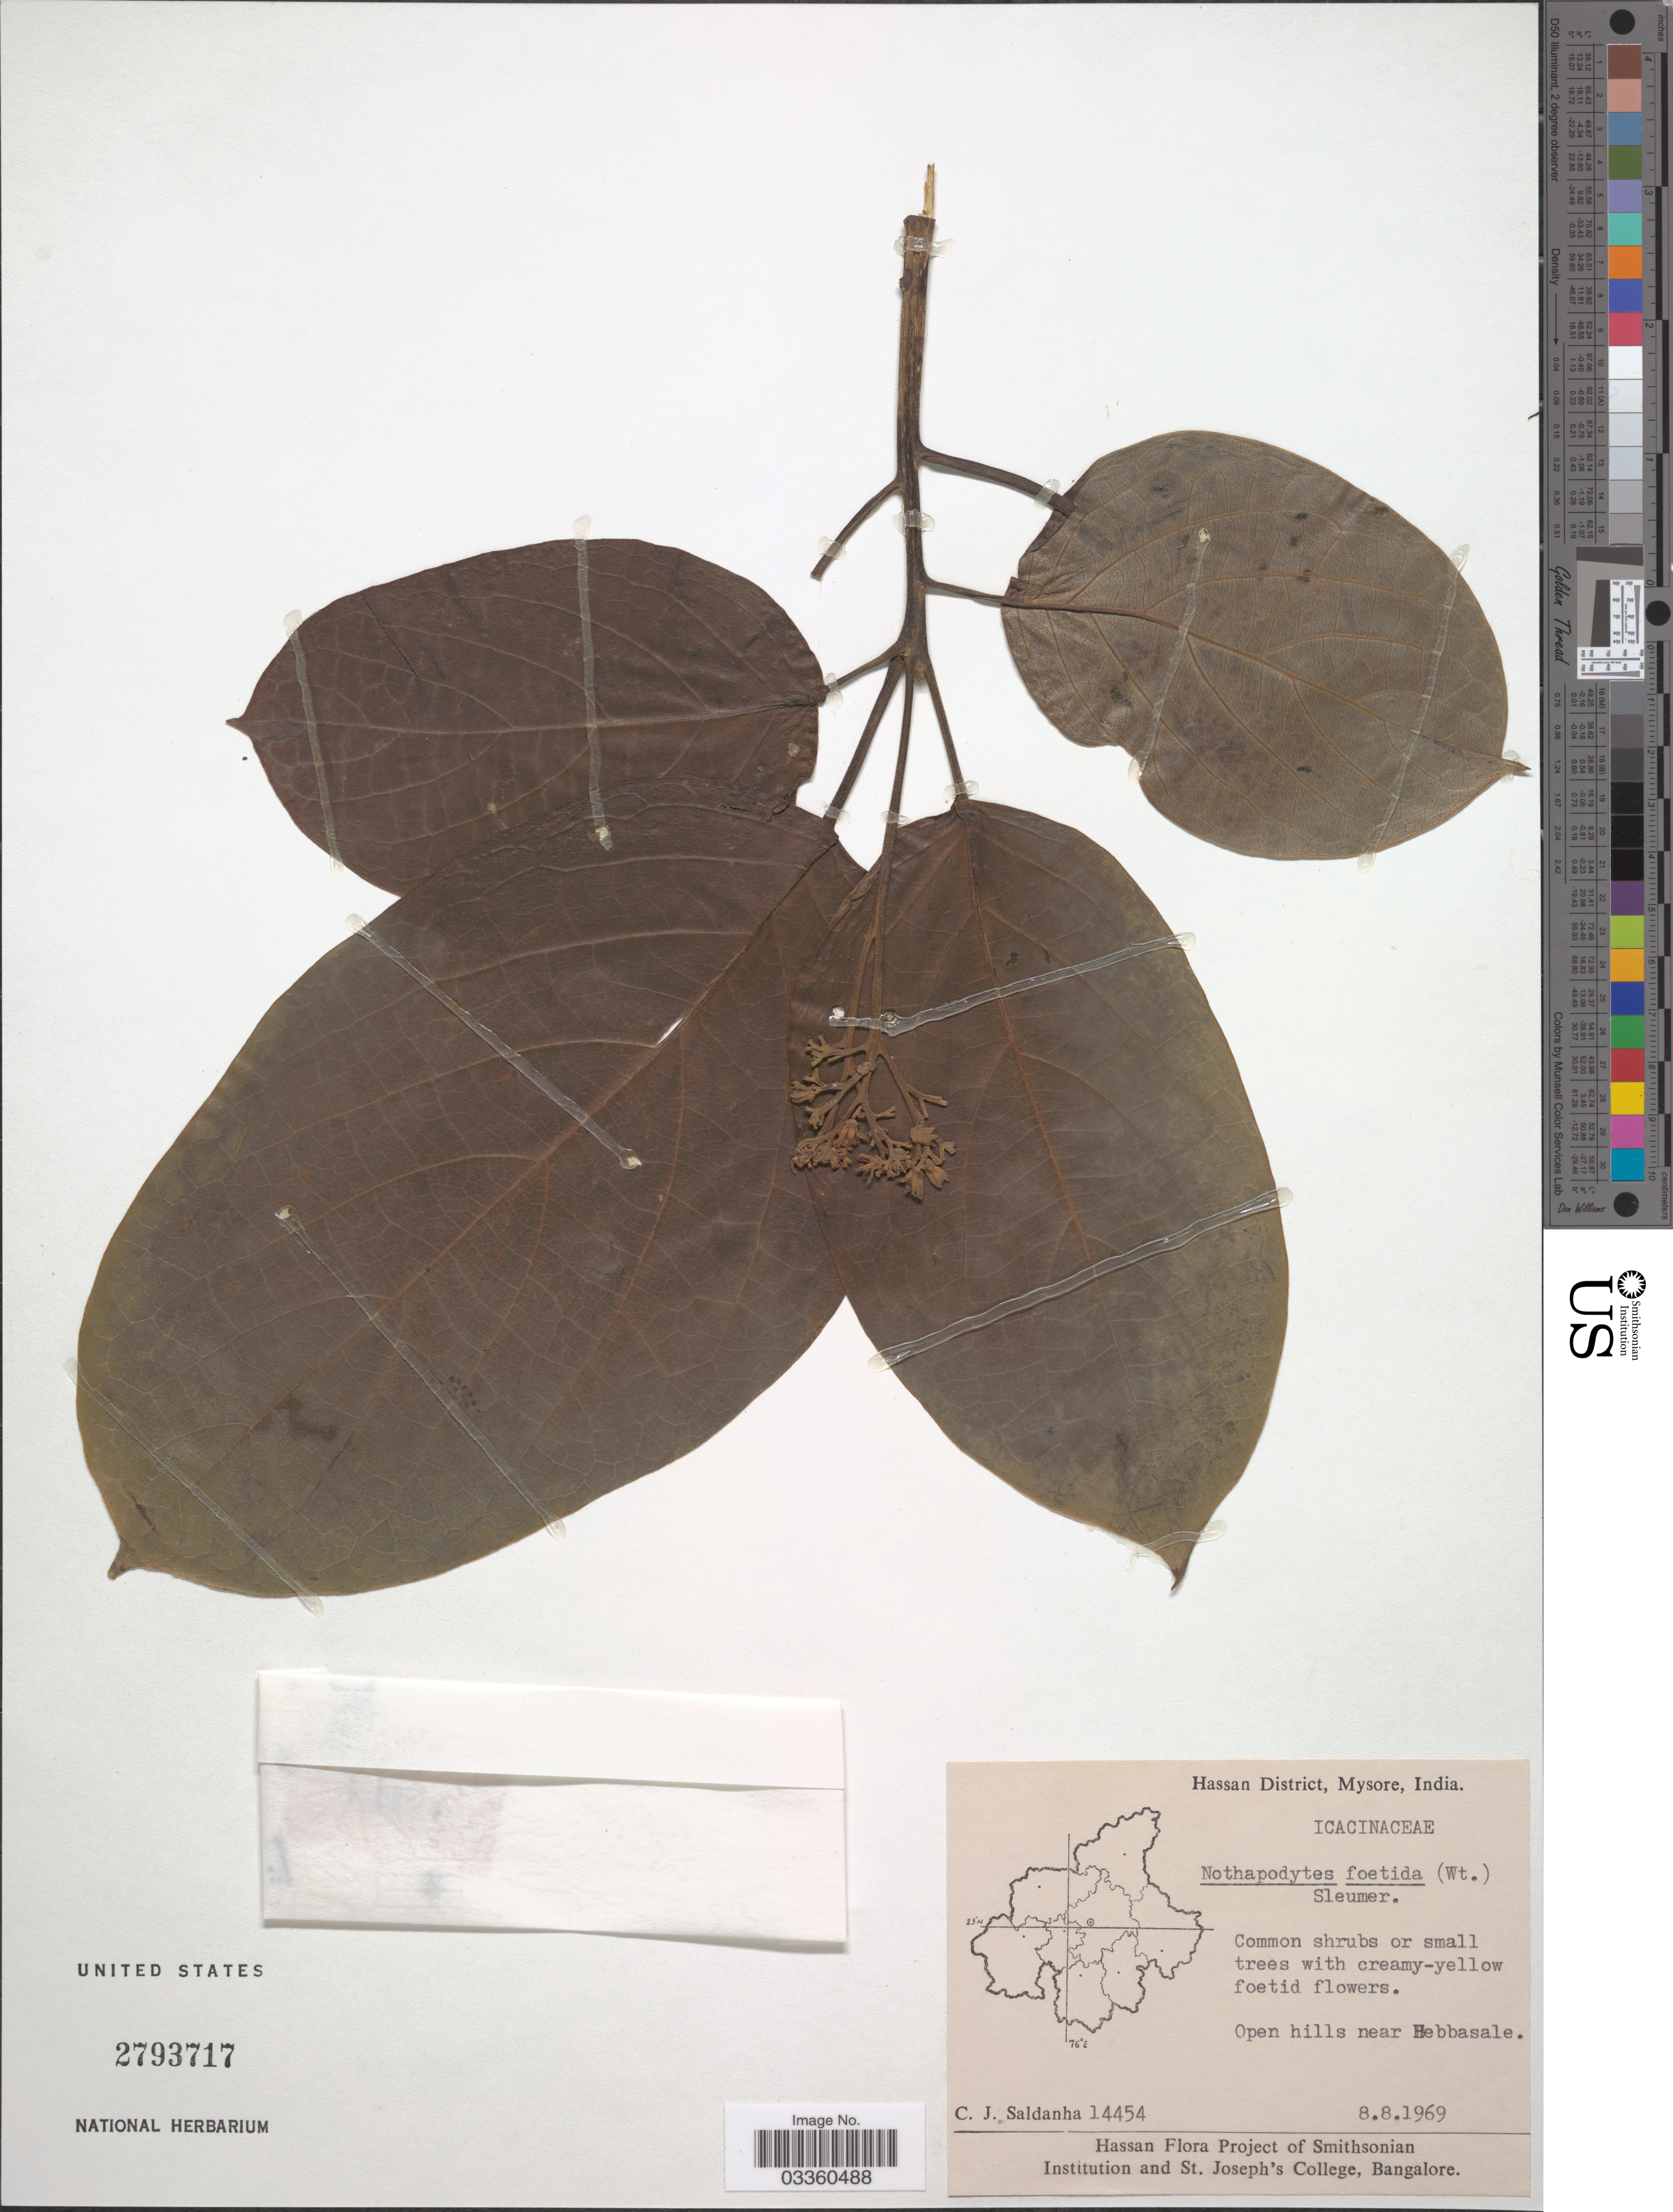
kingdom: Plantae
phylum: Tracheophyta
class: Magnoliopsida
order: Icacinales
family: Icacinaceae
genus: Nothapodytes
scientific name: Nothapodytes foetida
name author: (Wight) Sleumer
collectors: C. J. Saldanha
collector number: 14454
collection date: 1969-08-08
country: India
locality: Hassan District, Mysore. Open hills near Hebbasale.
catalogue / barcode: US 2793717